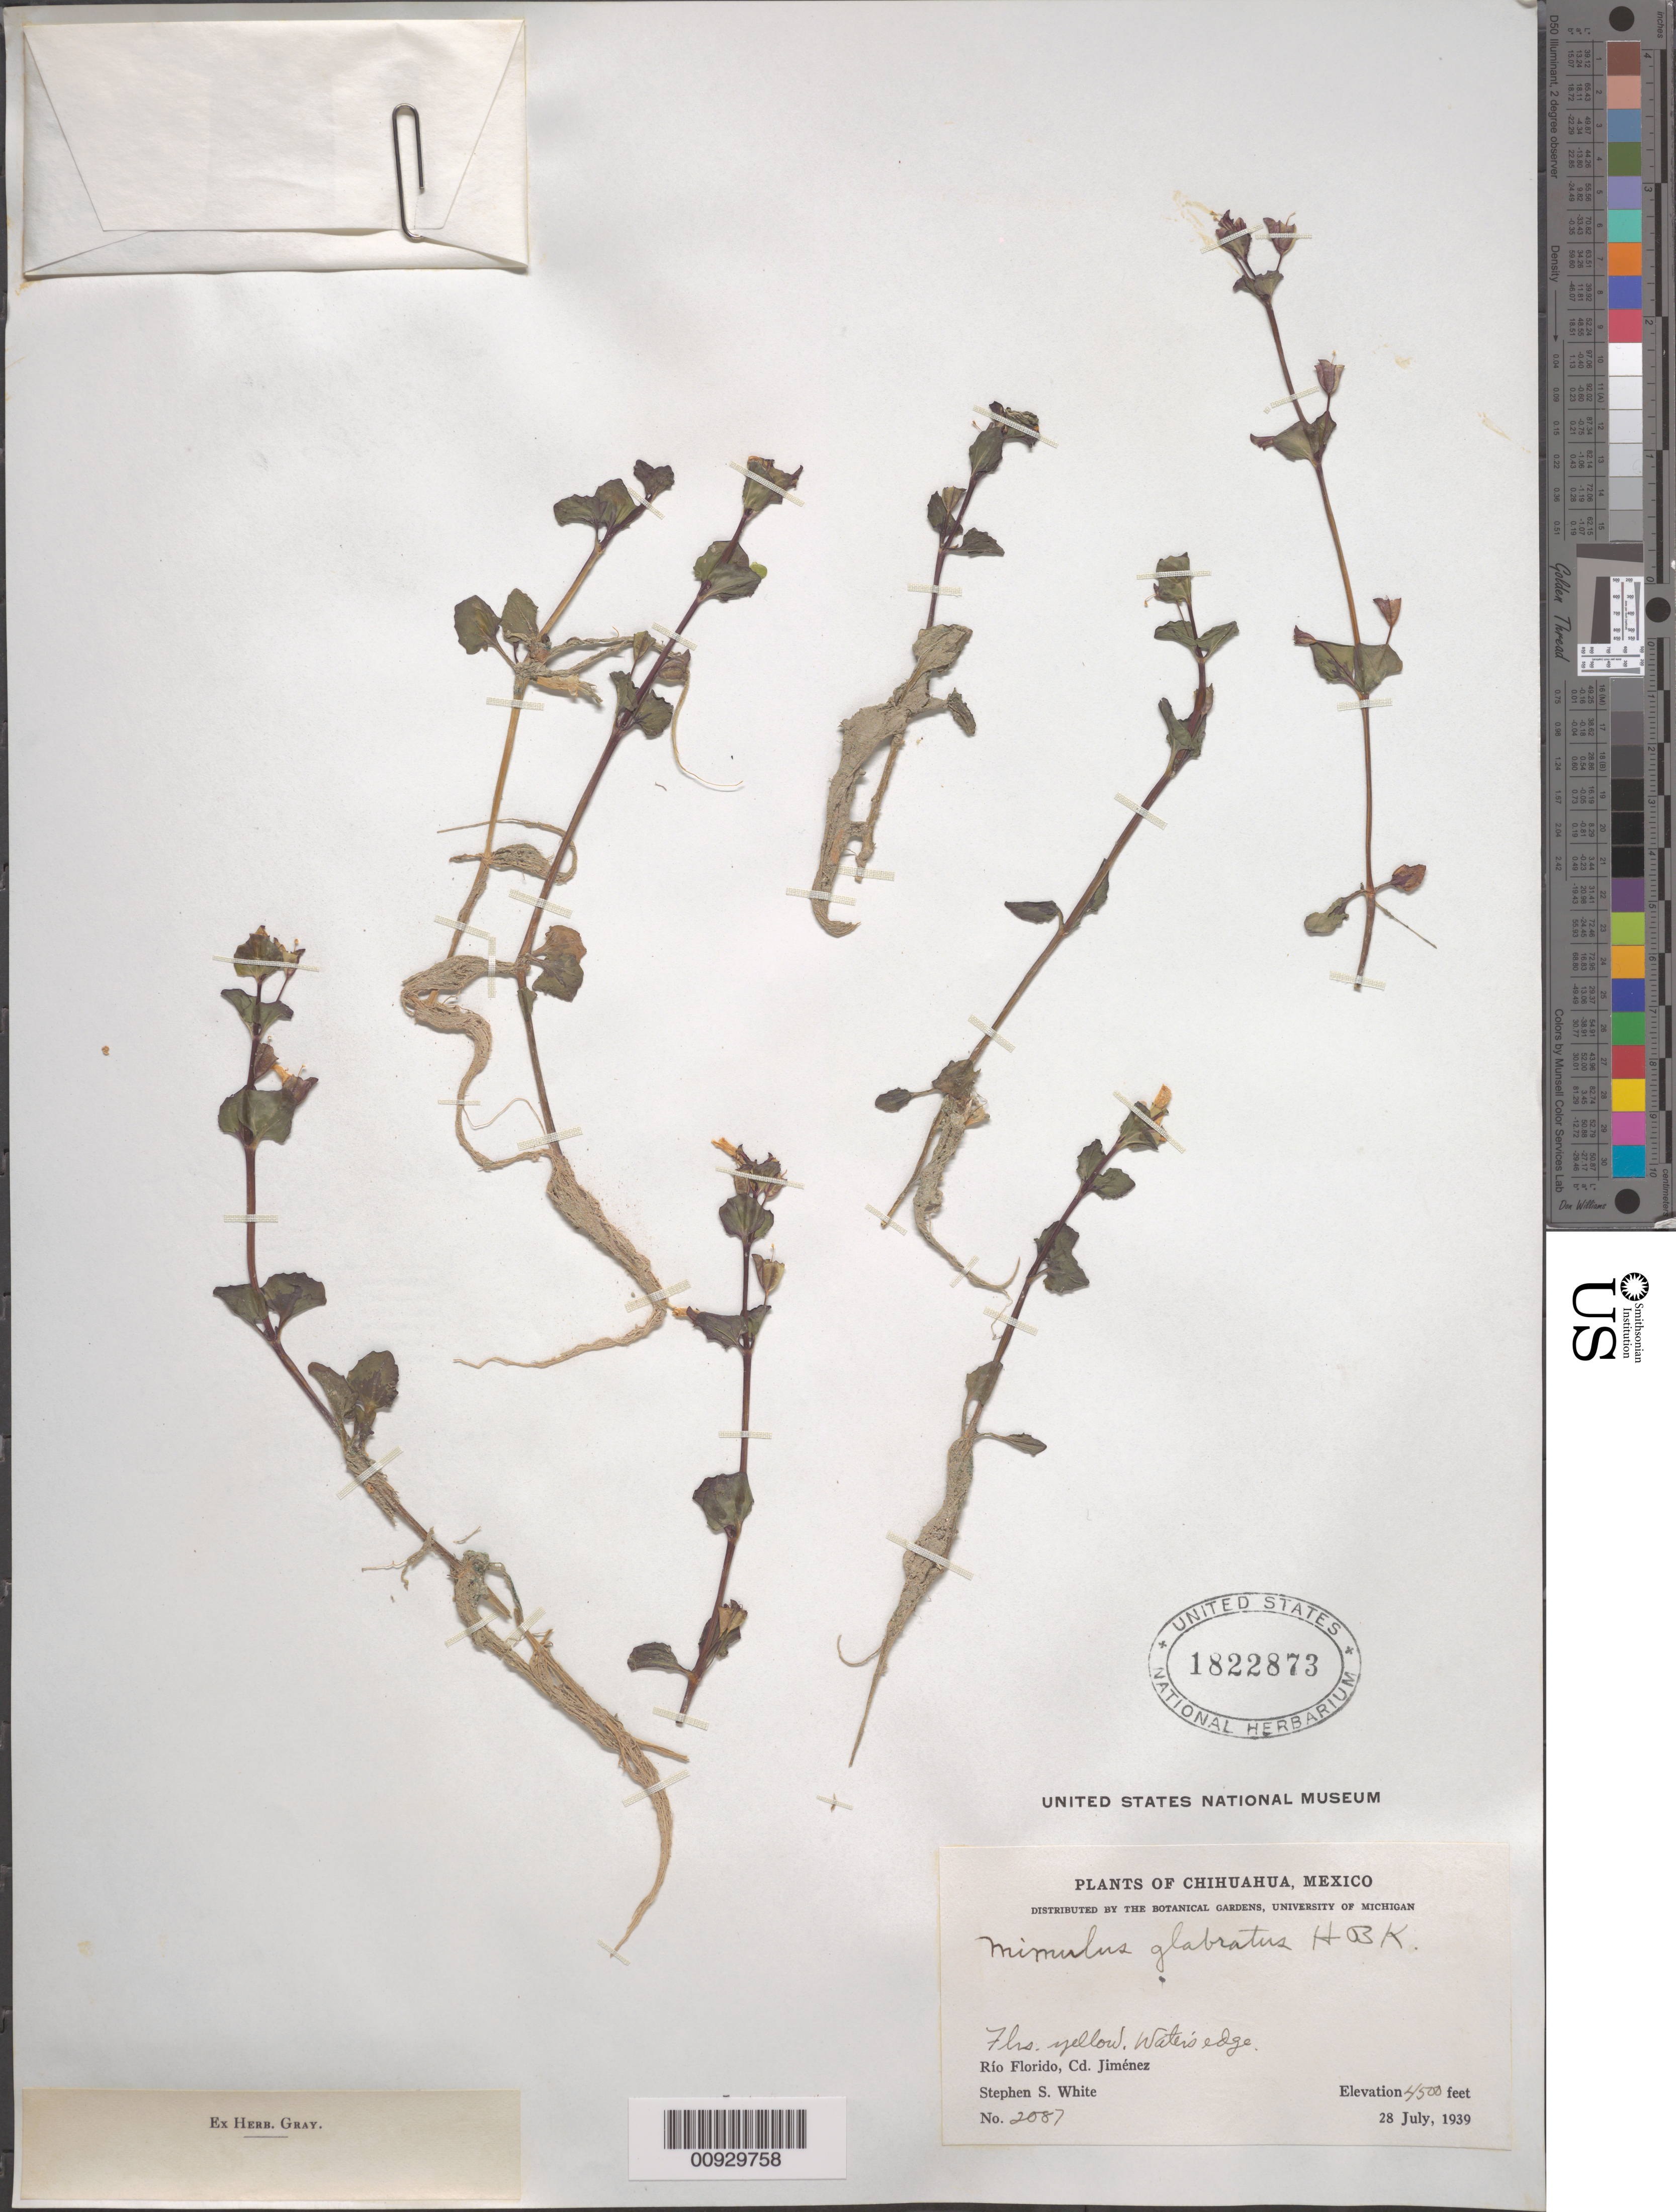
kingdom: Plantae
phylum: Tracheophyta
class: Magnoliopsida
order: Lamiales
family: Phrymaceae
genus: Mimulus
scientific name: Mimulus guttatus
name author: DC.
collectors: S. S. White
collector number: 2087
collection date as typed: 28 Jul 1939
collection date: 1939-07-28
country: Mexico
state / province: Chihuahua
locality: Río Florido, Cd. Jiménez.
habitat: Water's edge.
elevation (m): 1372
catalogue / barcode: US 1822873